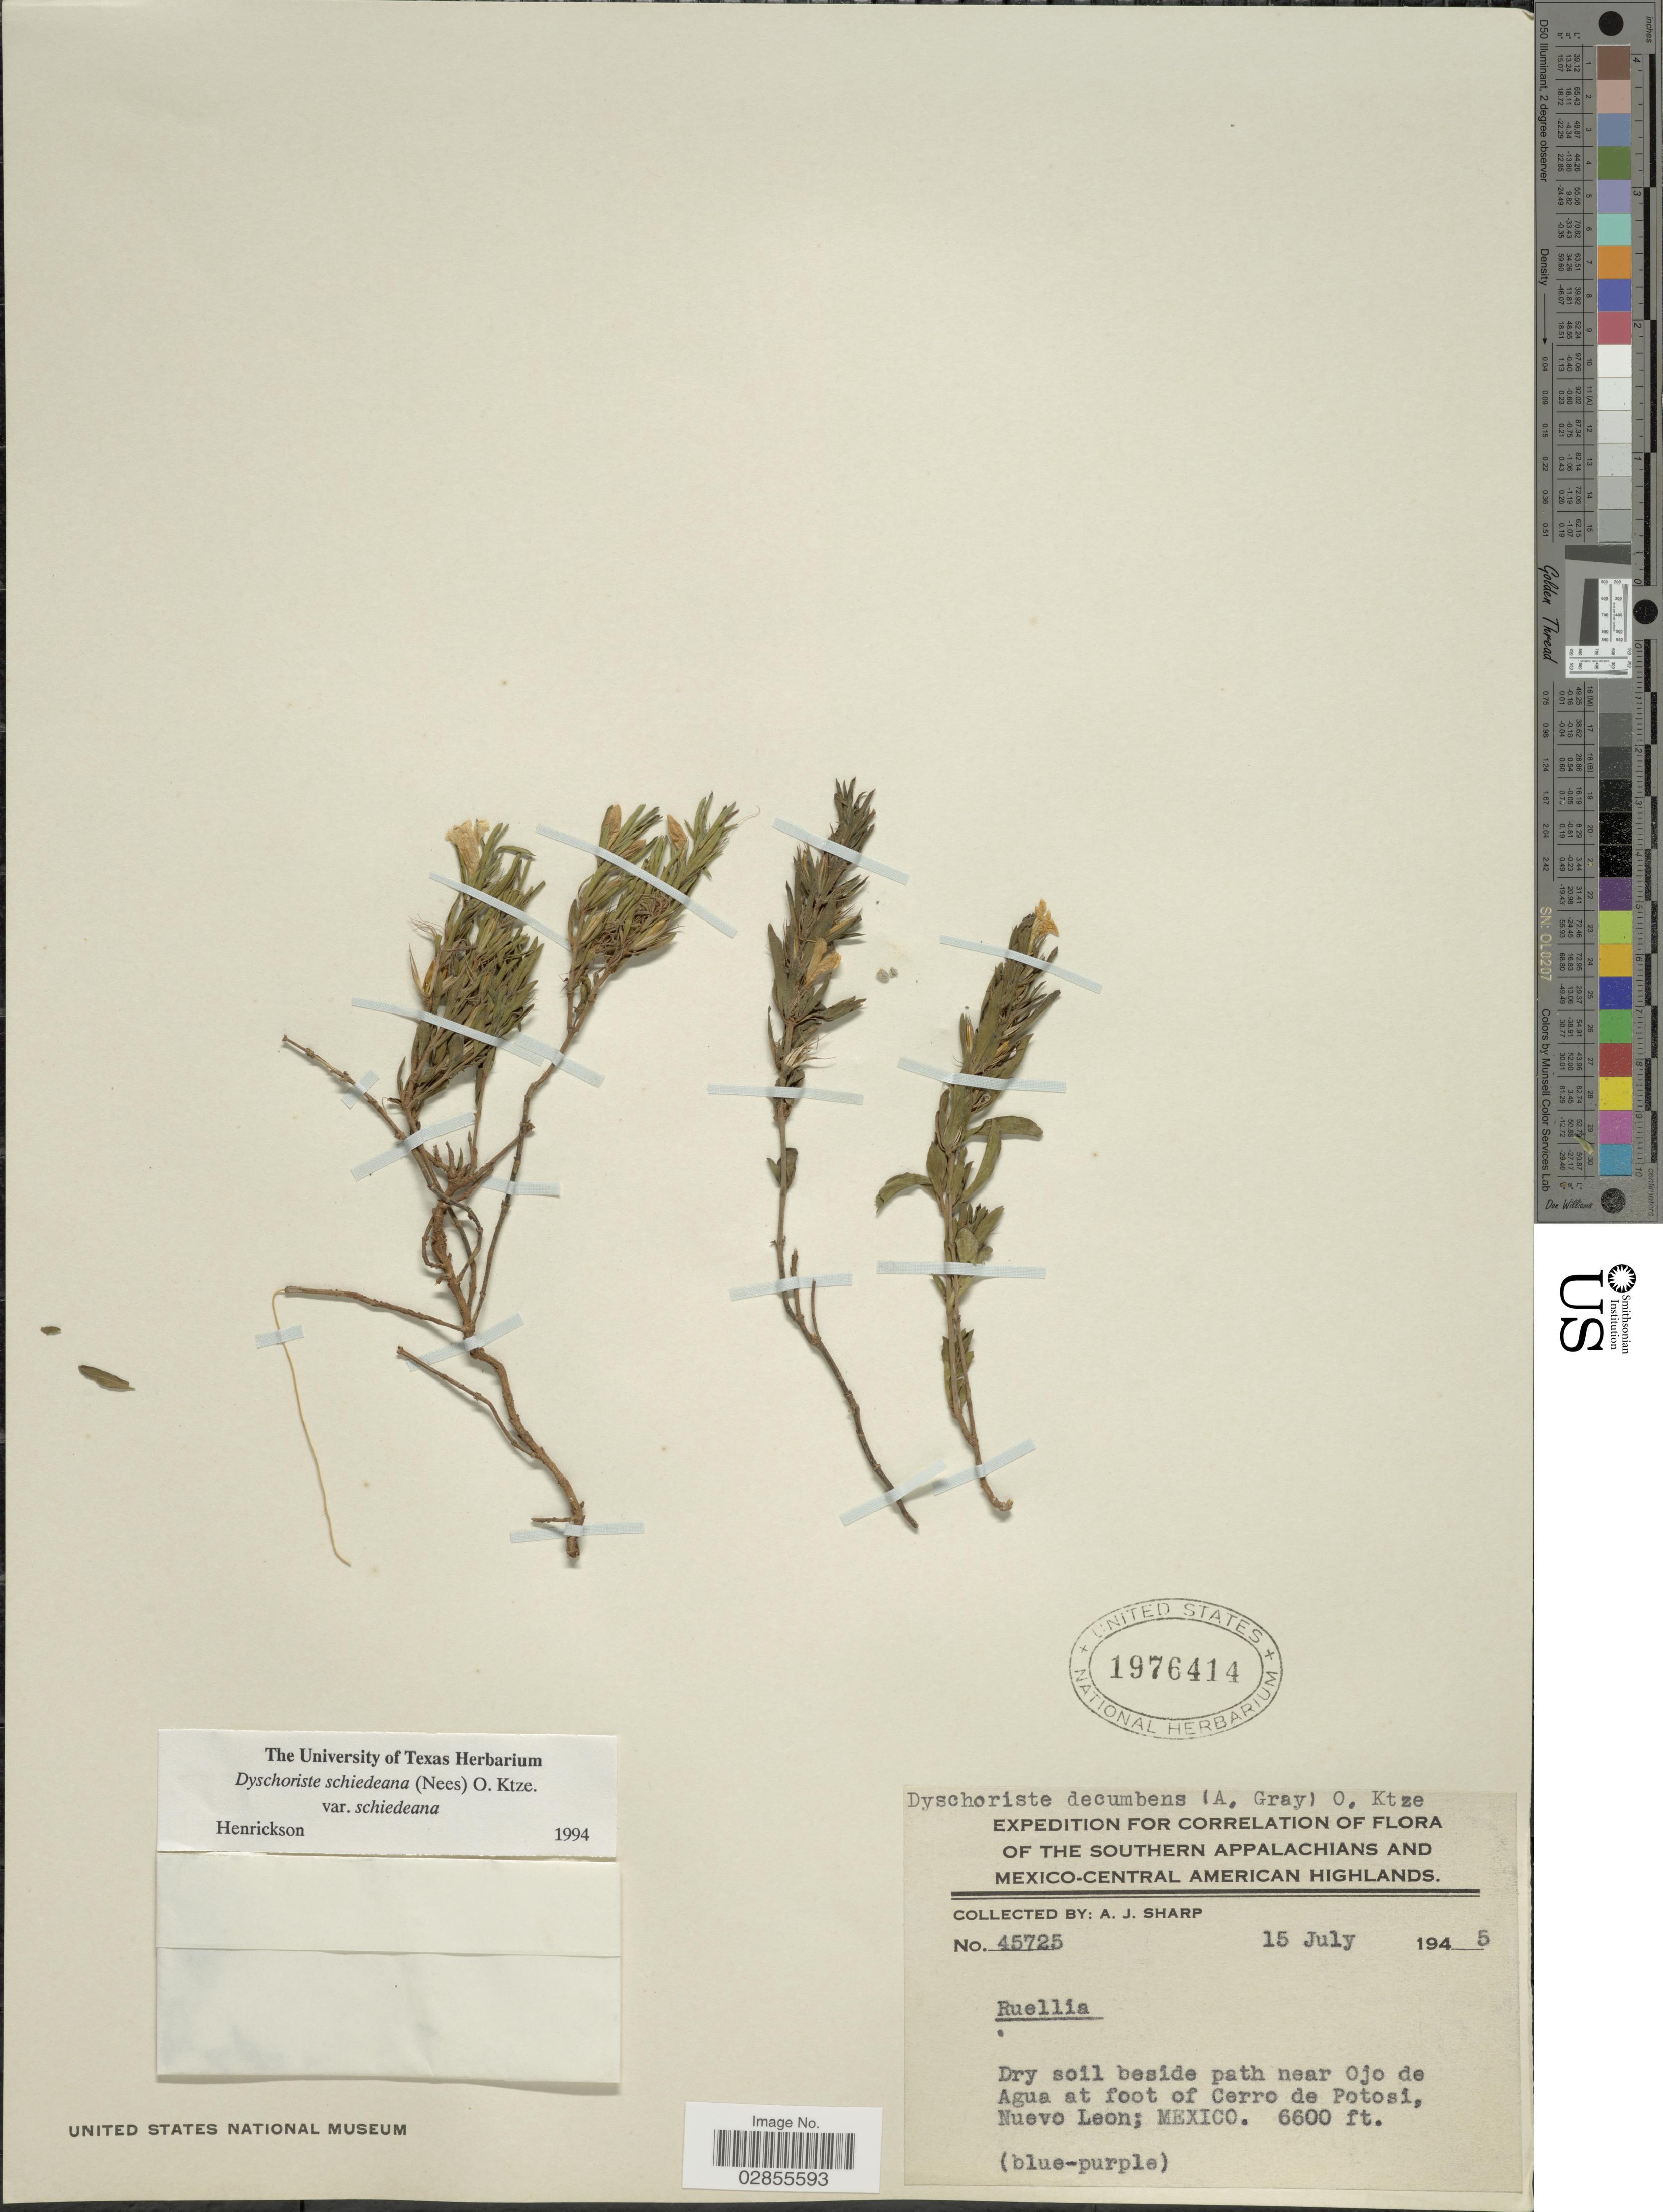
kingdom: Plantae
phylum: Tracheophyta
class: Magnoliopsida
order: Lamiales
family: Acanthaceae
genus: Dyschoriste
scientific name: Dyschoriste schiedeana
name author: (Nees) Kuntze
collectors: A. J. Sharp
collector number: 45725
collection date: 1945-07-15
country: Mexico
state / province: Nuevo León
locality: Southern Appalachians and Mexico-Central American Highlands. Dry soil beside path near Ojo de Agua at foot of Cerro de Potosi.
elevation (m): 2012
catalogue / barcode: US 1976414